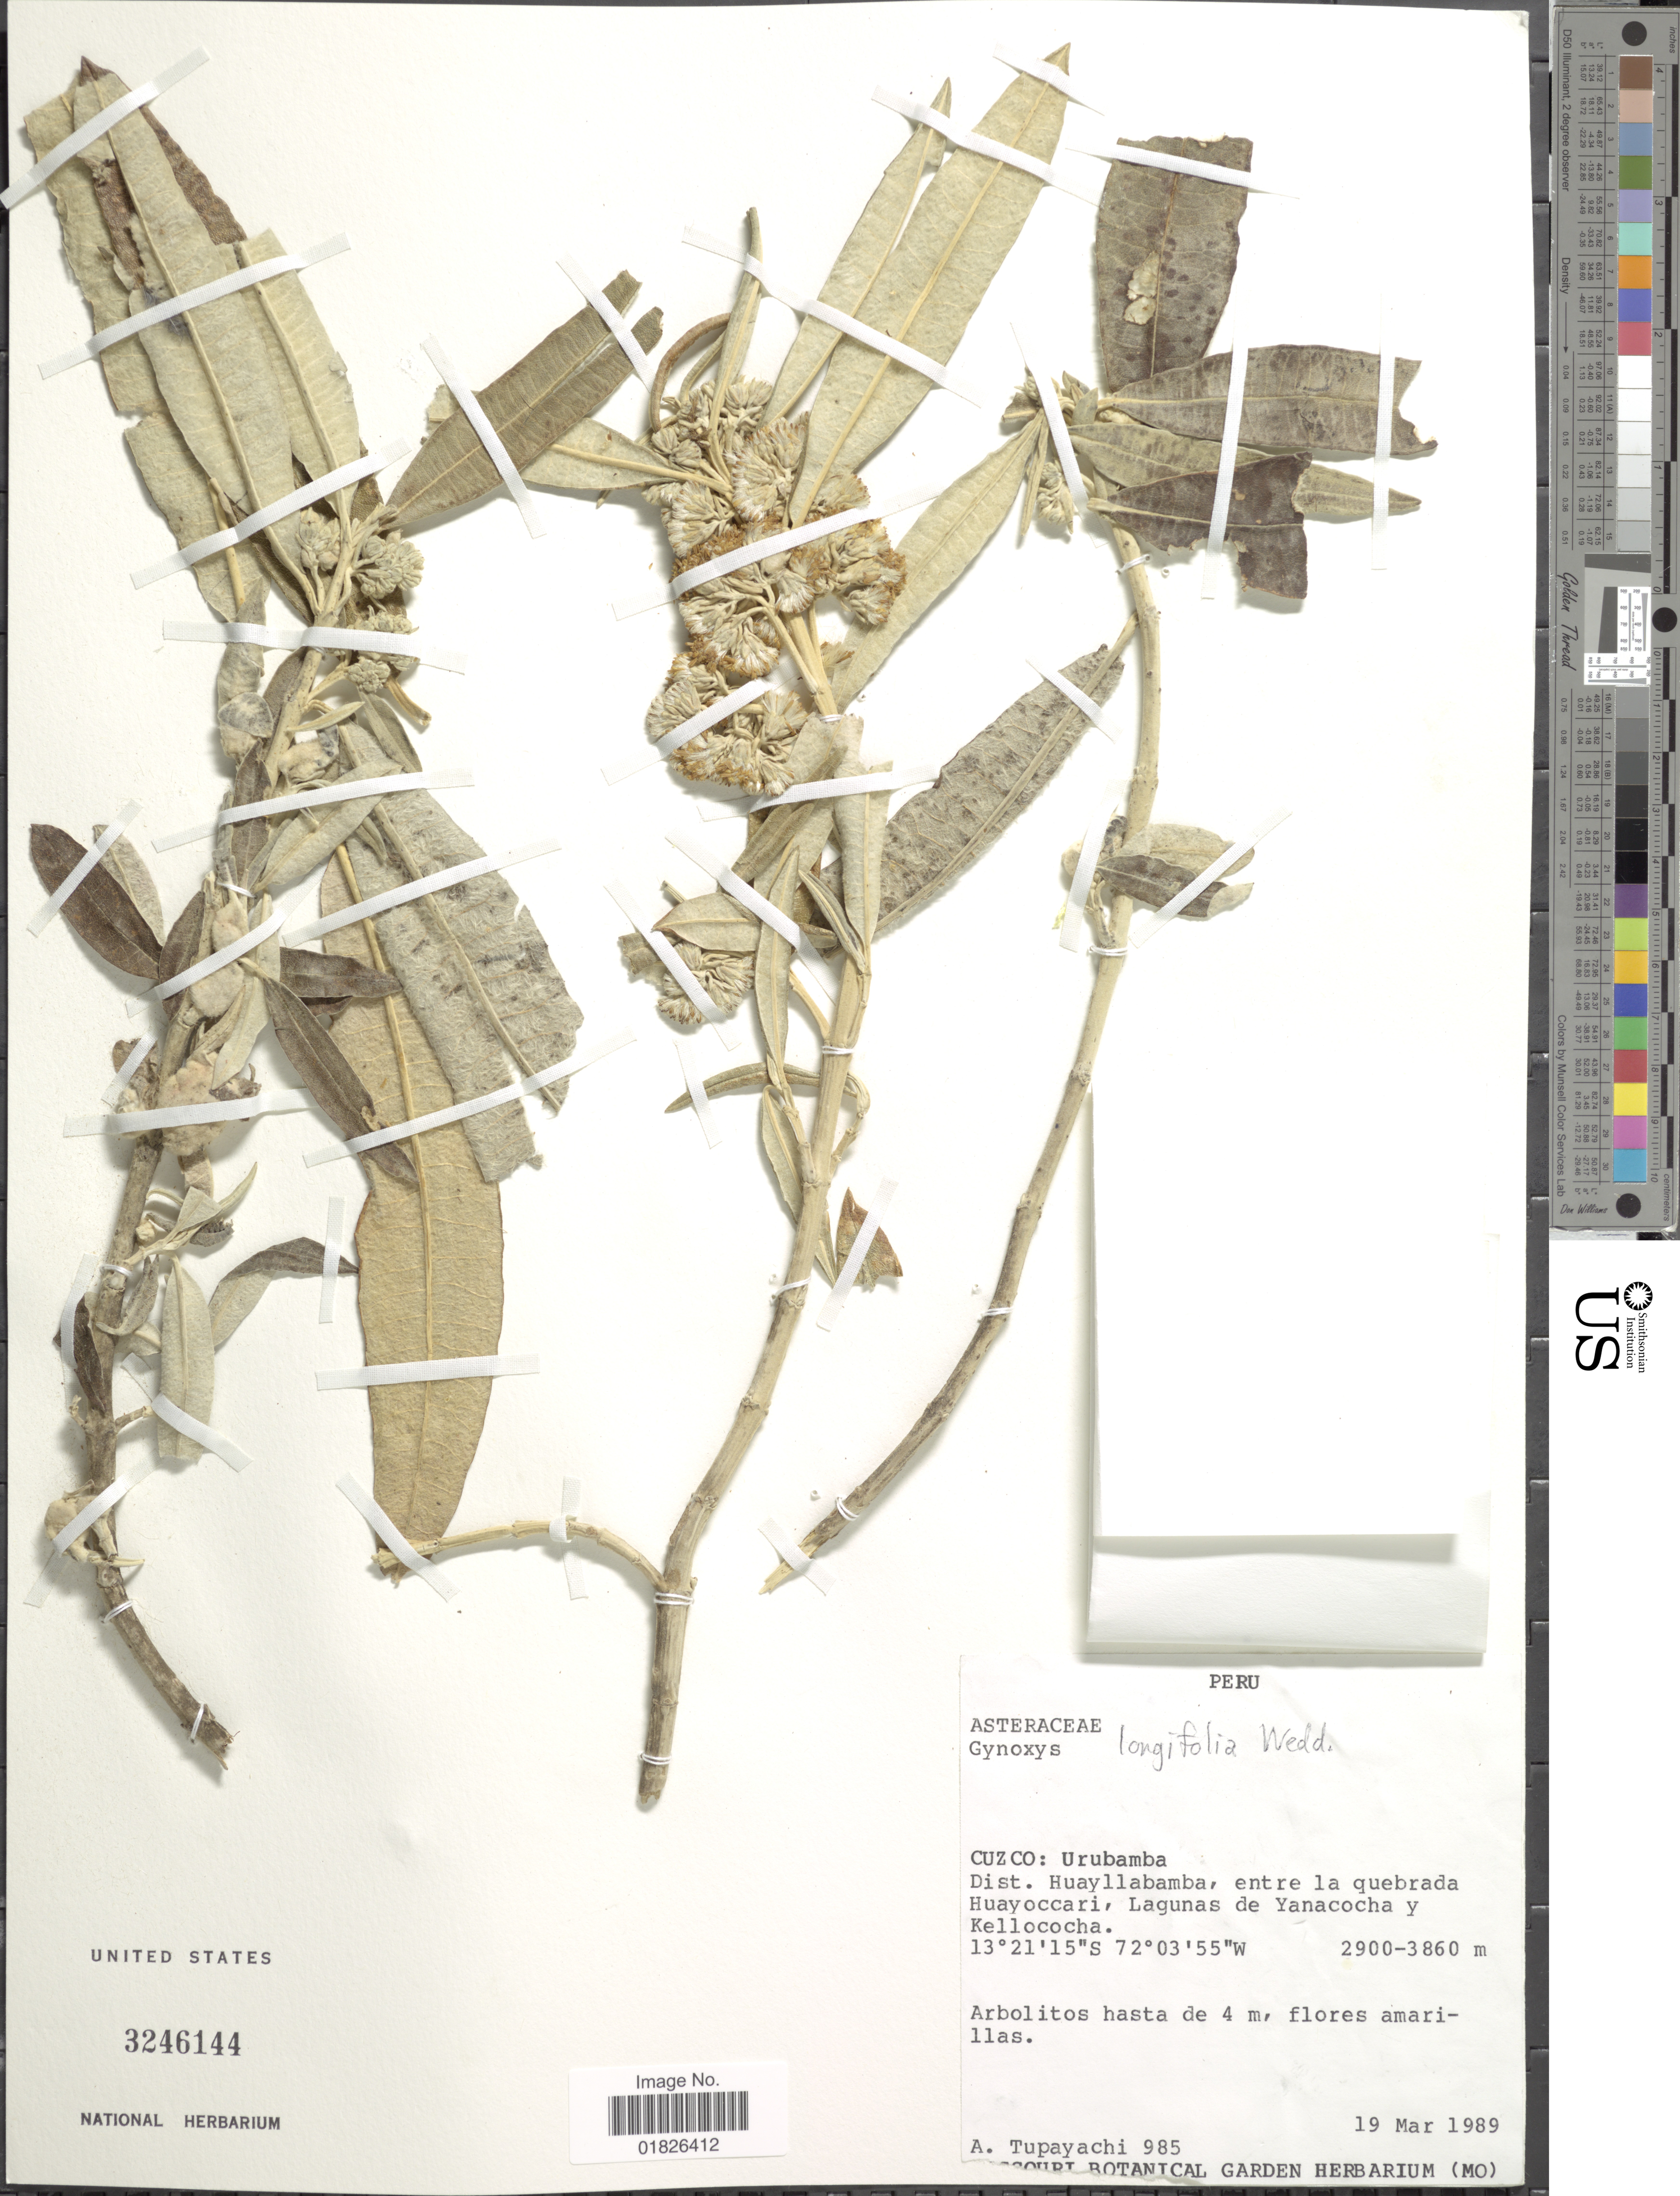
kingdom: Plantae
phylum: Tracheophyta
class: Magnoliopsida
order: Asterales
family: Asteraceae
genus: Gynoxys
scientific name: Gynoxys longifolia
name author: Wedd.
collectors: A. Tupayachi H.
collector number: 985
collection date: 1989-03-19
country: Peru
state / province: Cusco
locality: Urubamba, Dist. Huayllabamba, entre la quebrada Huayoccari, Lagunas de Yanacocha y Kellococha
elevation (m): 2900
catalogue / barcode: US 3246144